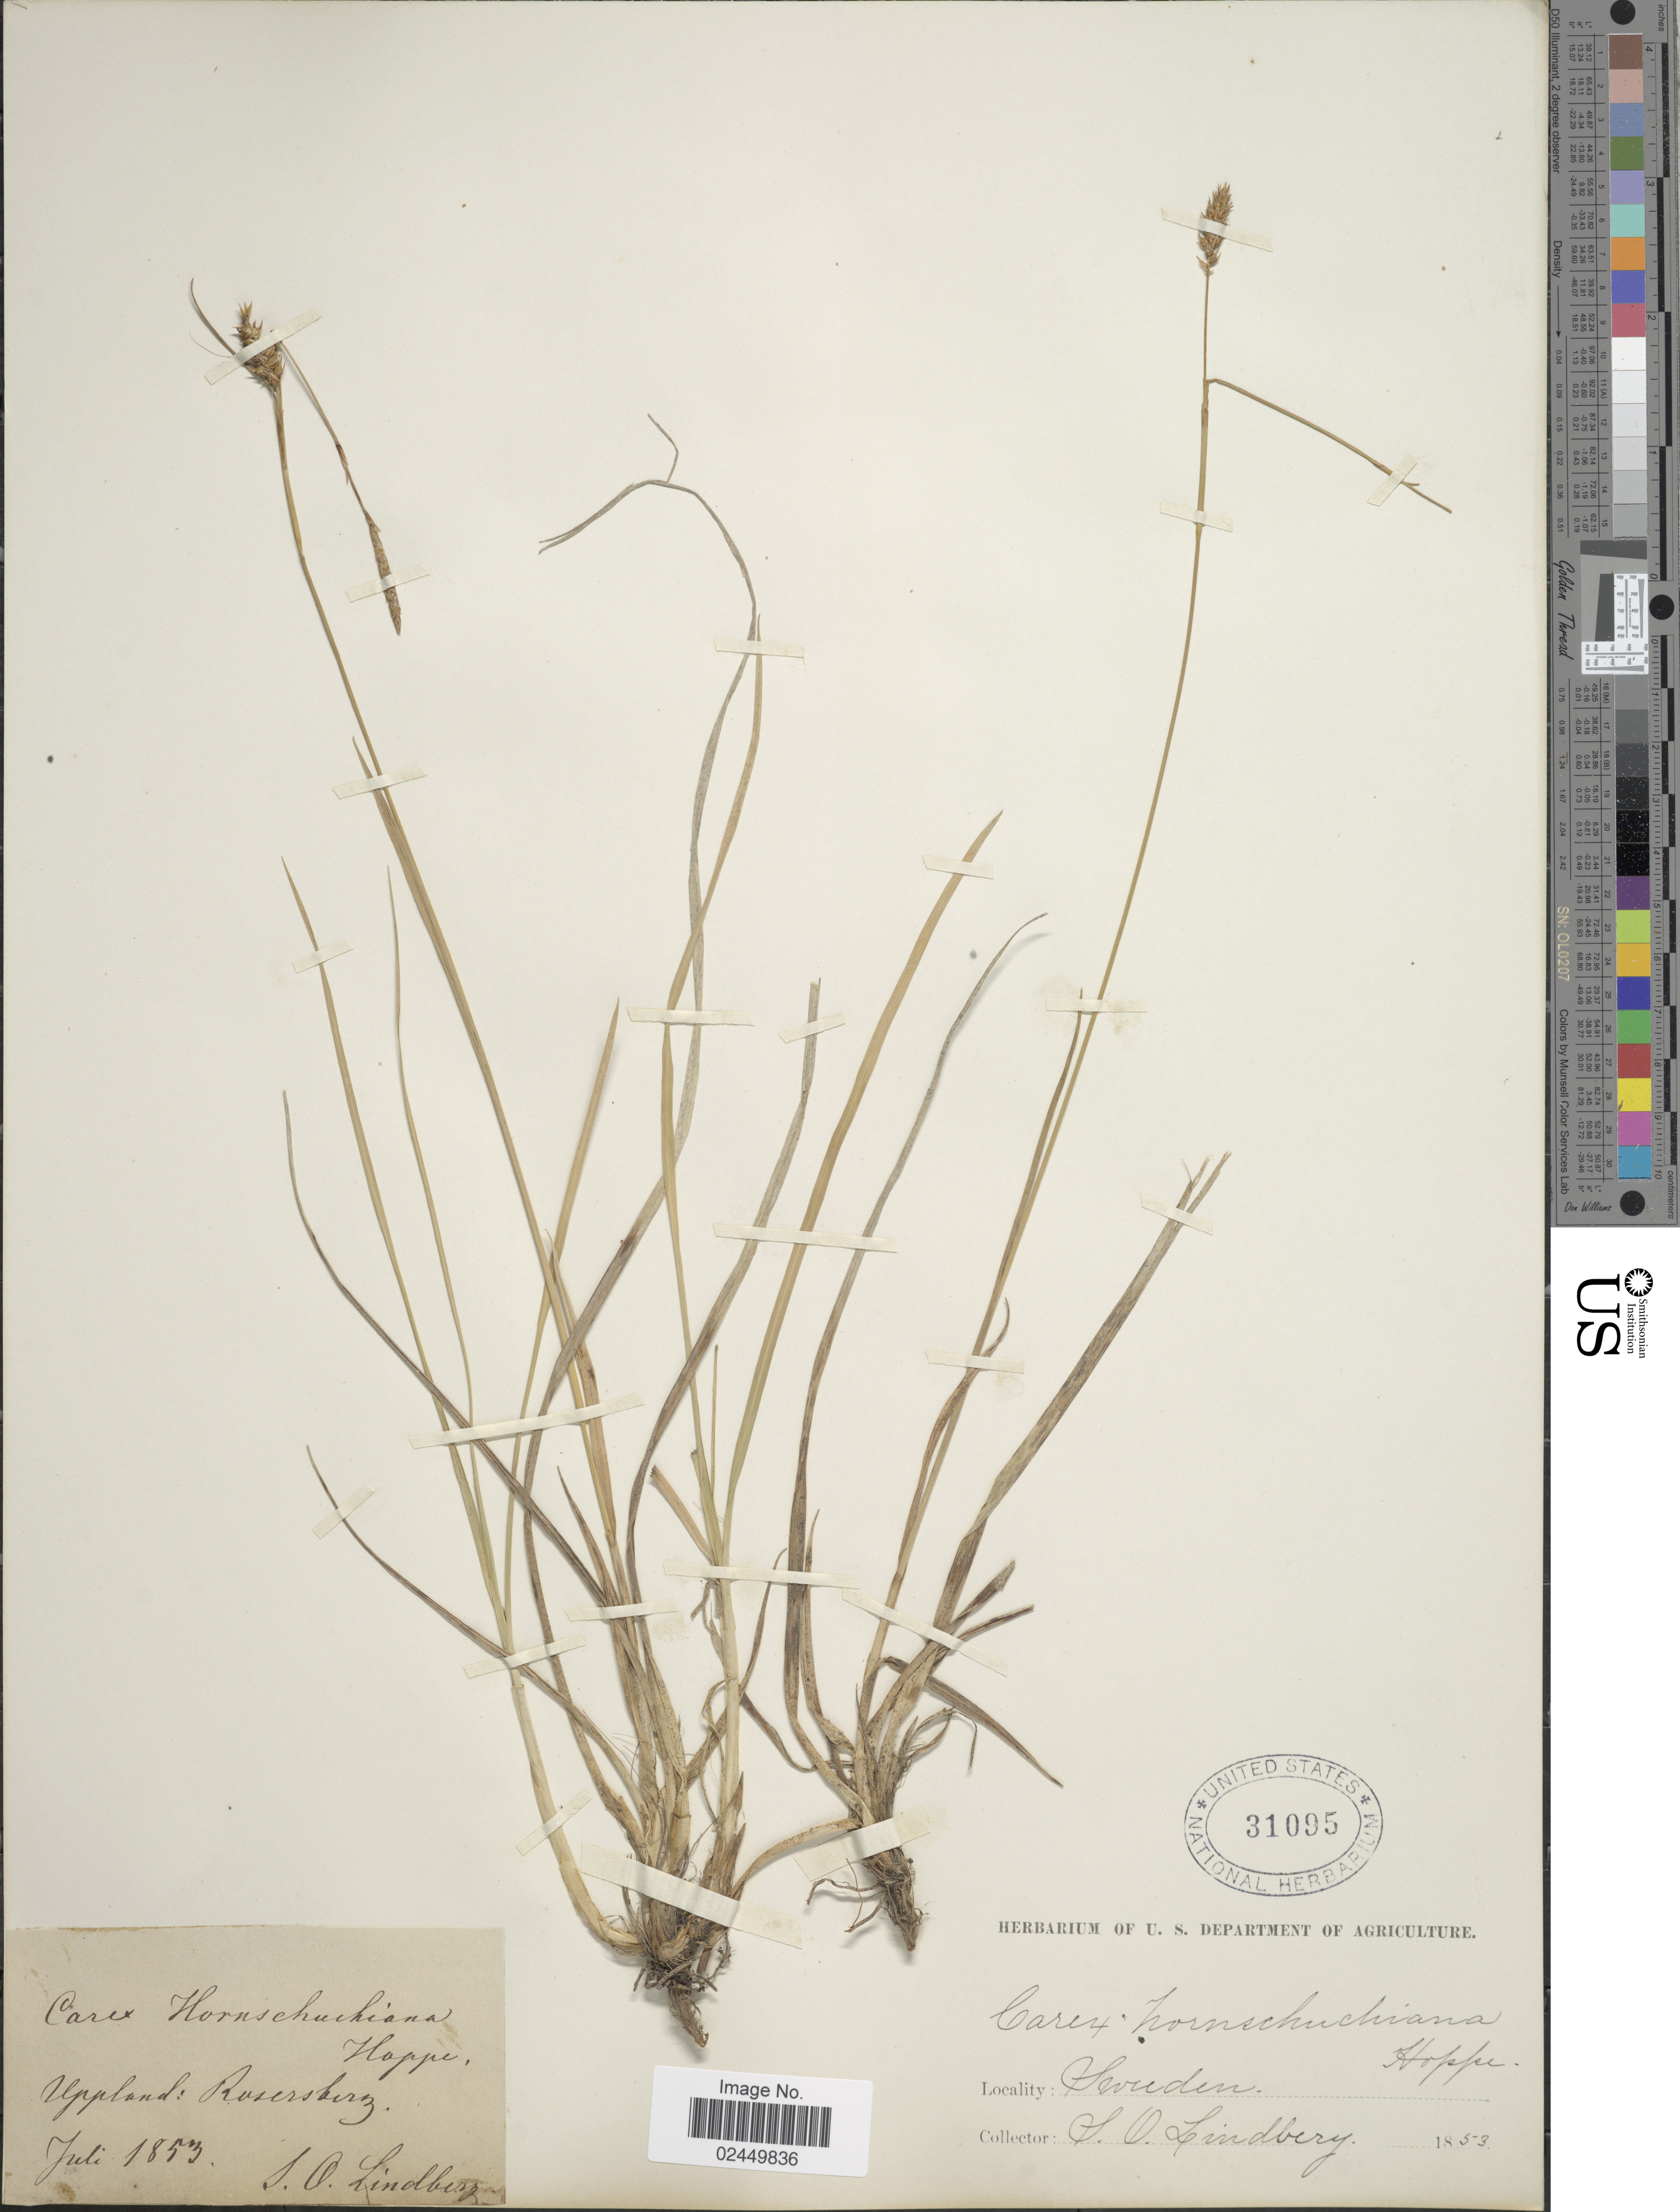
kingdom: Plantae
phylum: Tracheophyta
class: Liliopsida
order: Poales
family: Cyperaceae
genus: Carex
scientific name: Carex hostiana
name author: DC.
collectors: S. O. Lindberg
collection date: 1853-07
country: Sweden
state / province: Stockholm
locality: Uppland: Rosersberg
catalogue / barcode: US 31095